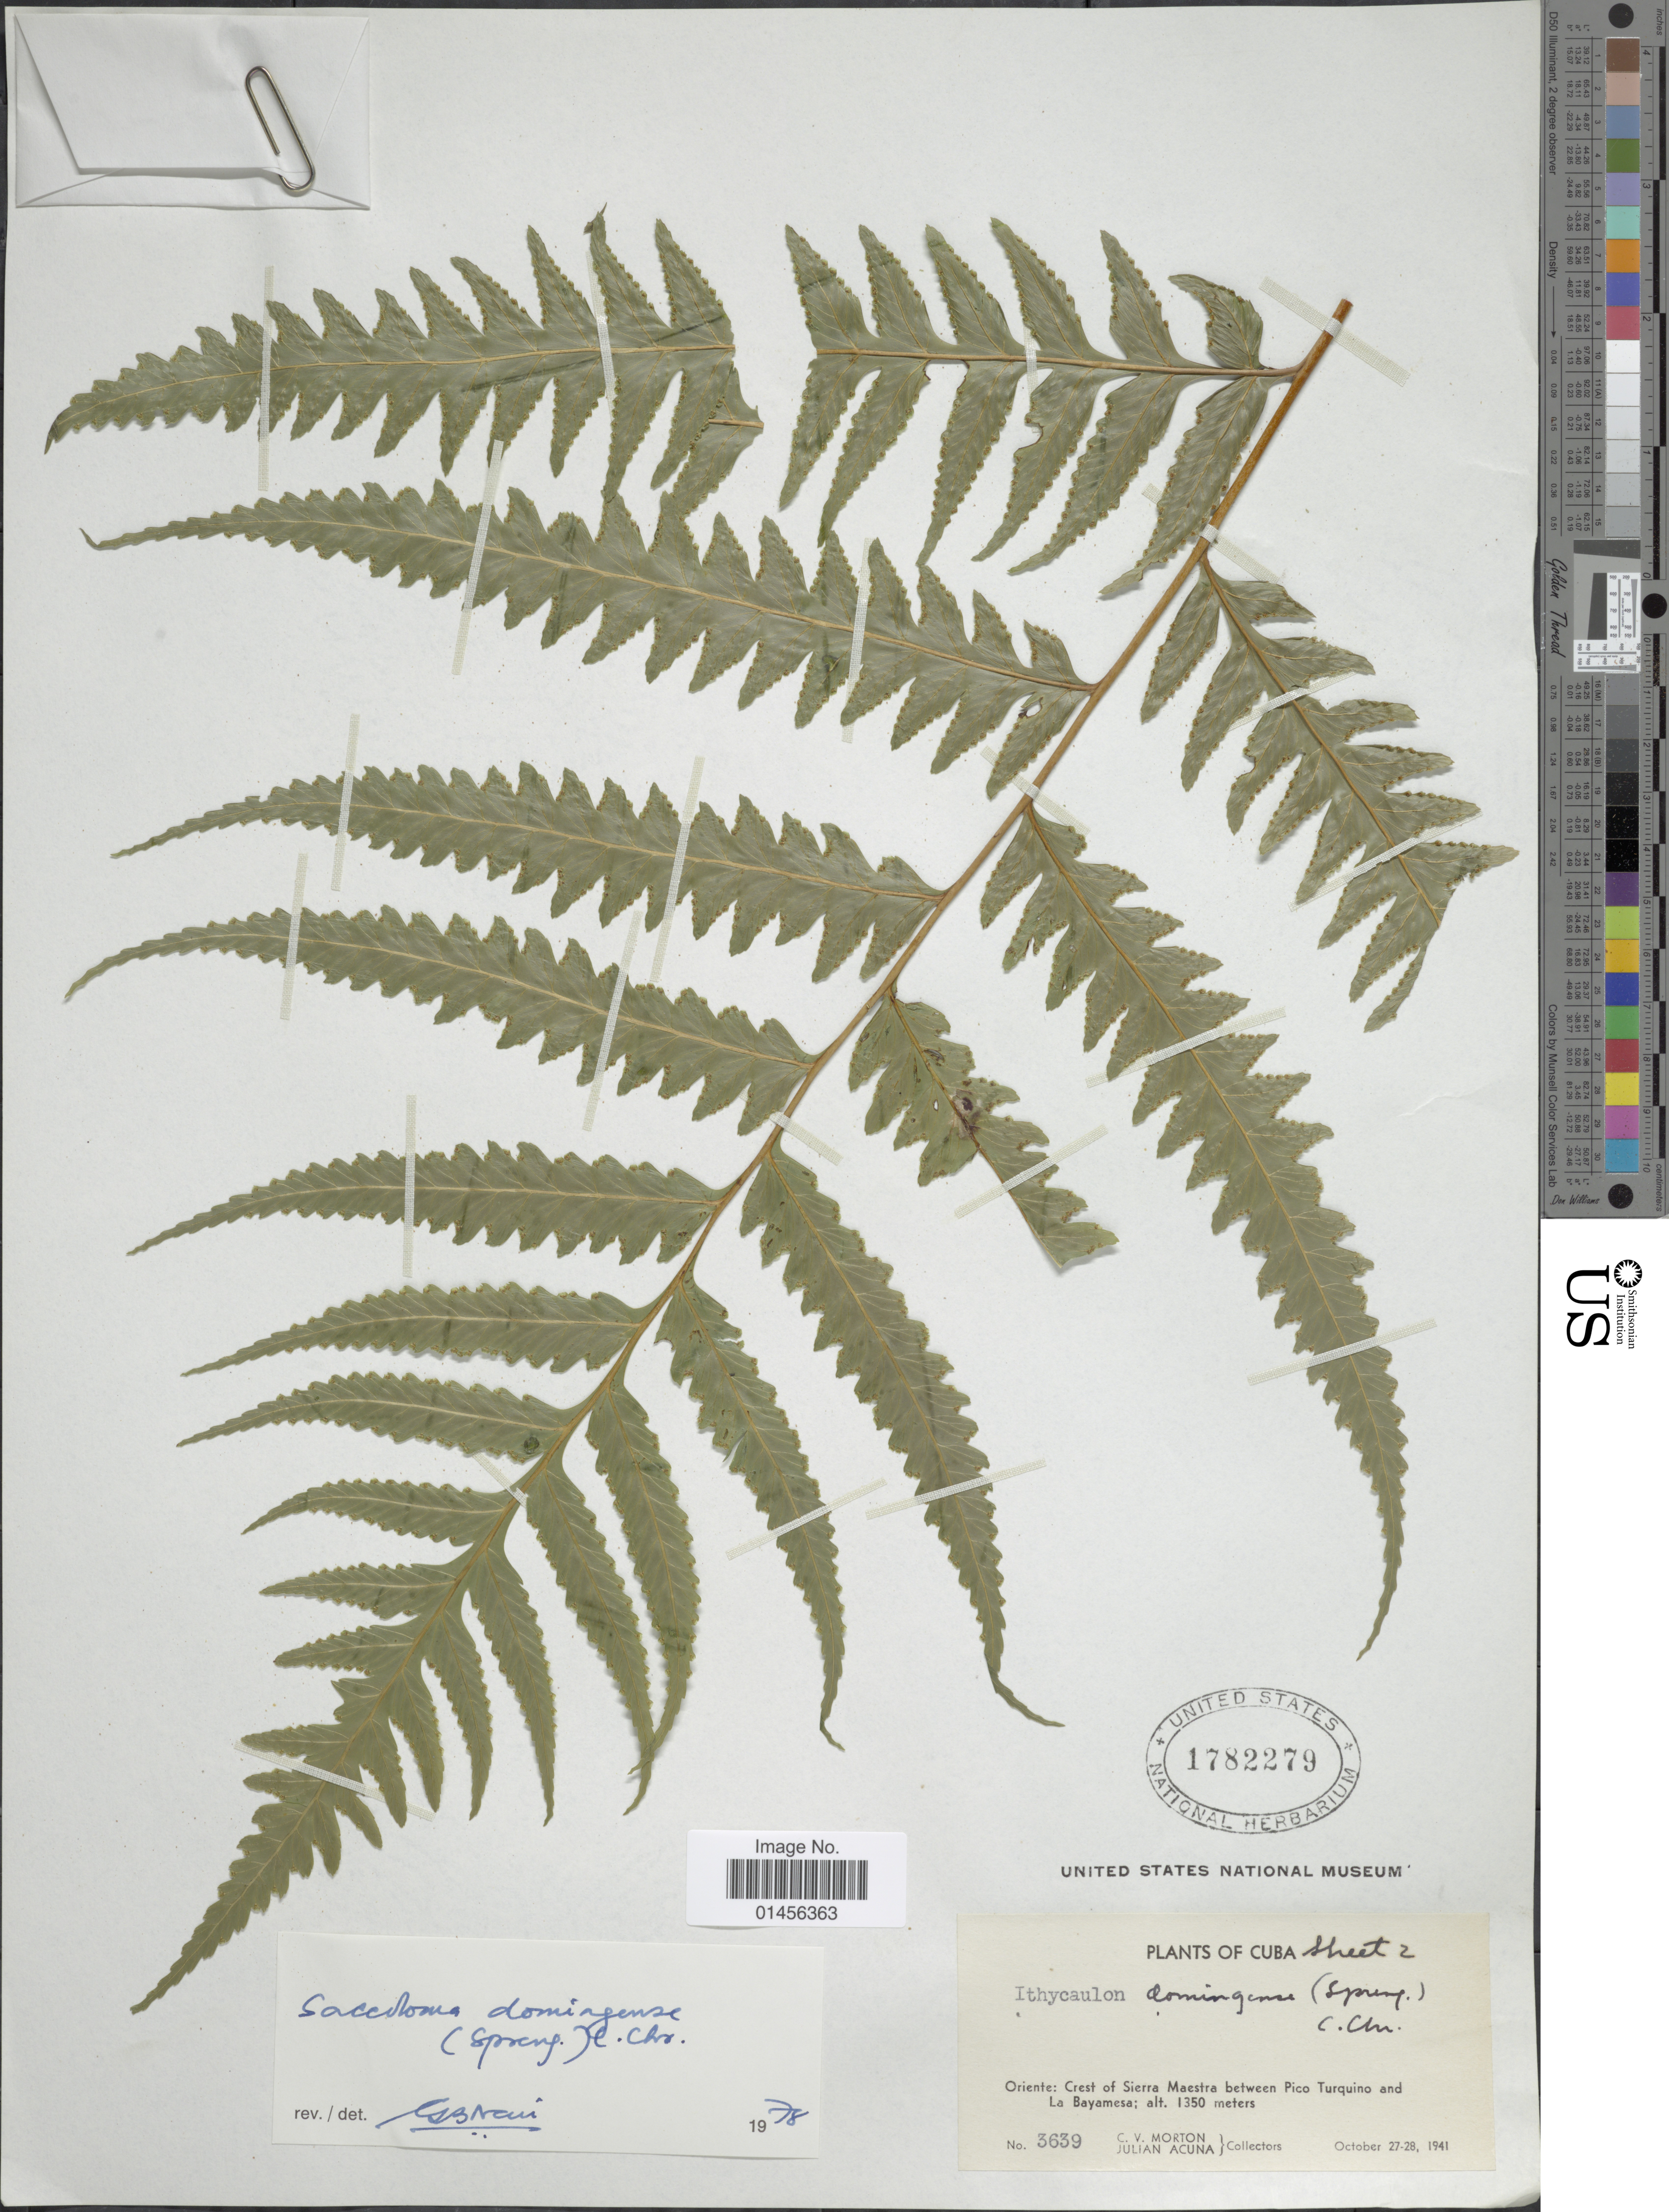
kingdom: Plantae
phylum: Tracheophyta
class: Polypodiopsida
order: Polypodiales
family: Saccolomataceae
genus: Saccoloma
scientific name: Saccoloma domingense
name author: (Spreng.) C. Chr.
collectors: C. V. Morton & J. B. Acuña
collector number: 3639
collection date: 1941-10-27/1941-10-28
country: Cuba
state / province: Oriente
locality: Crest of Sierra Maestra between Pico Turquino and La Bayamesa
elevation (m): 1350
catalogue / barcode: US 1782279